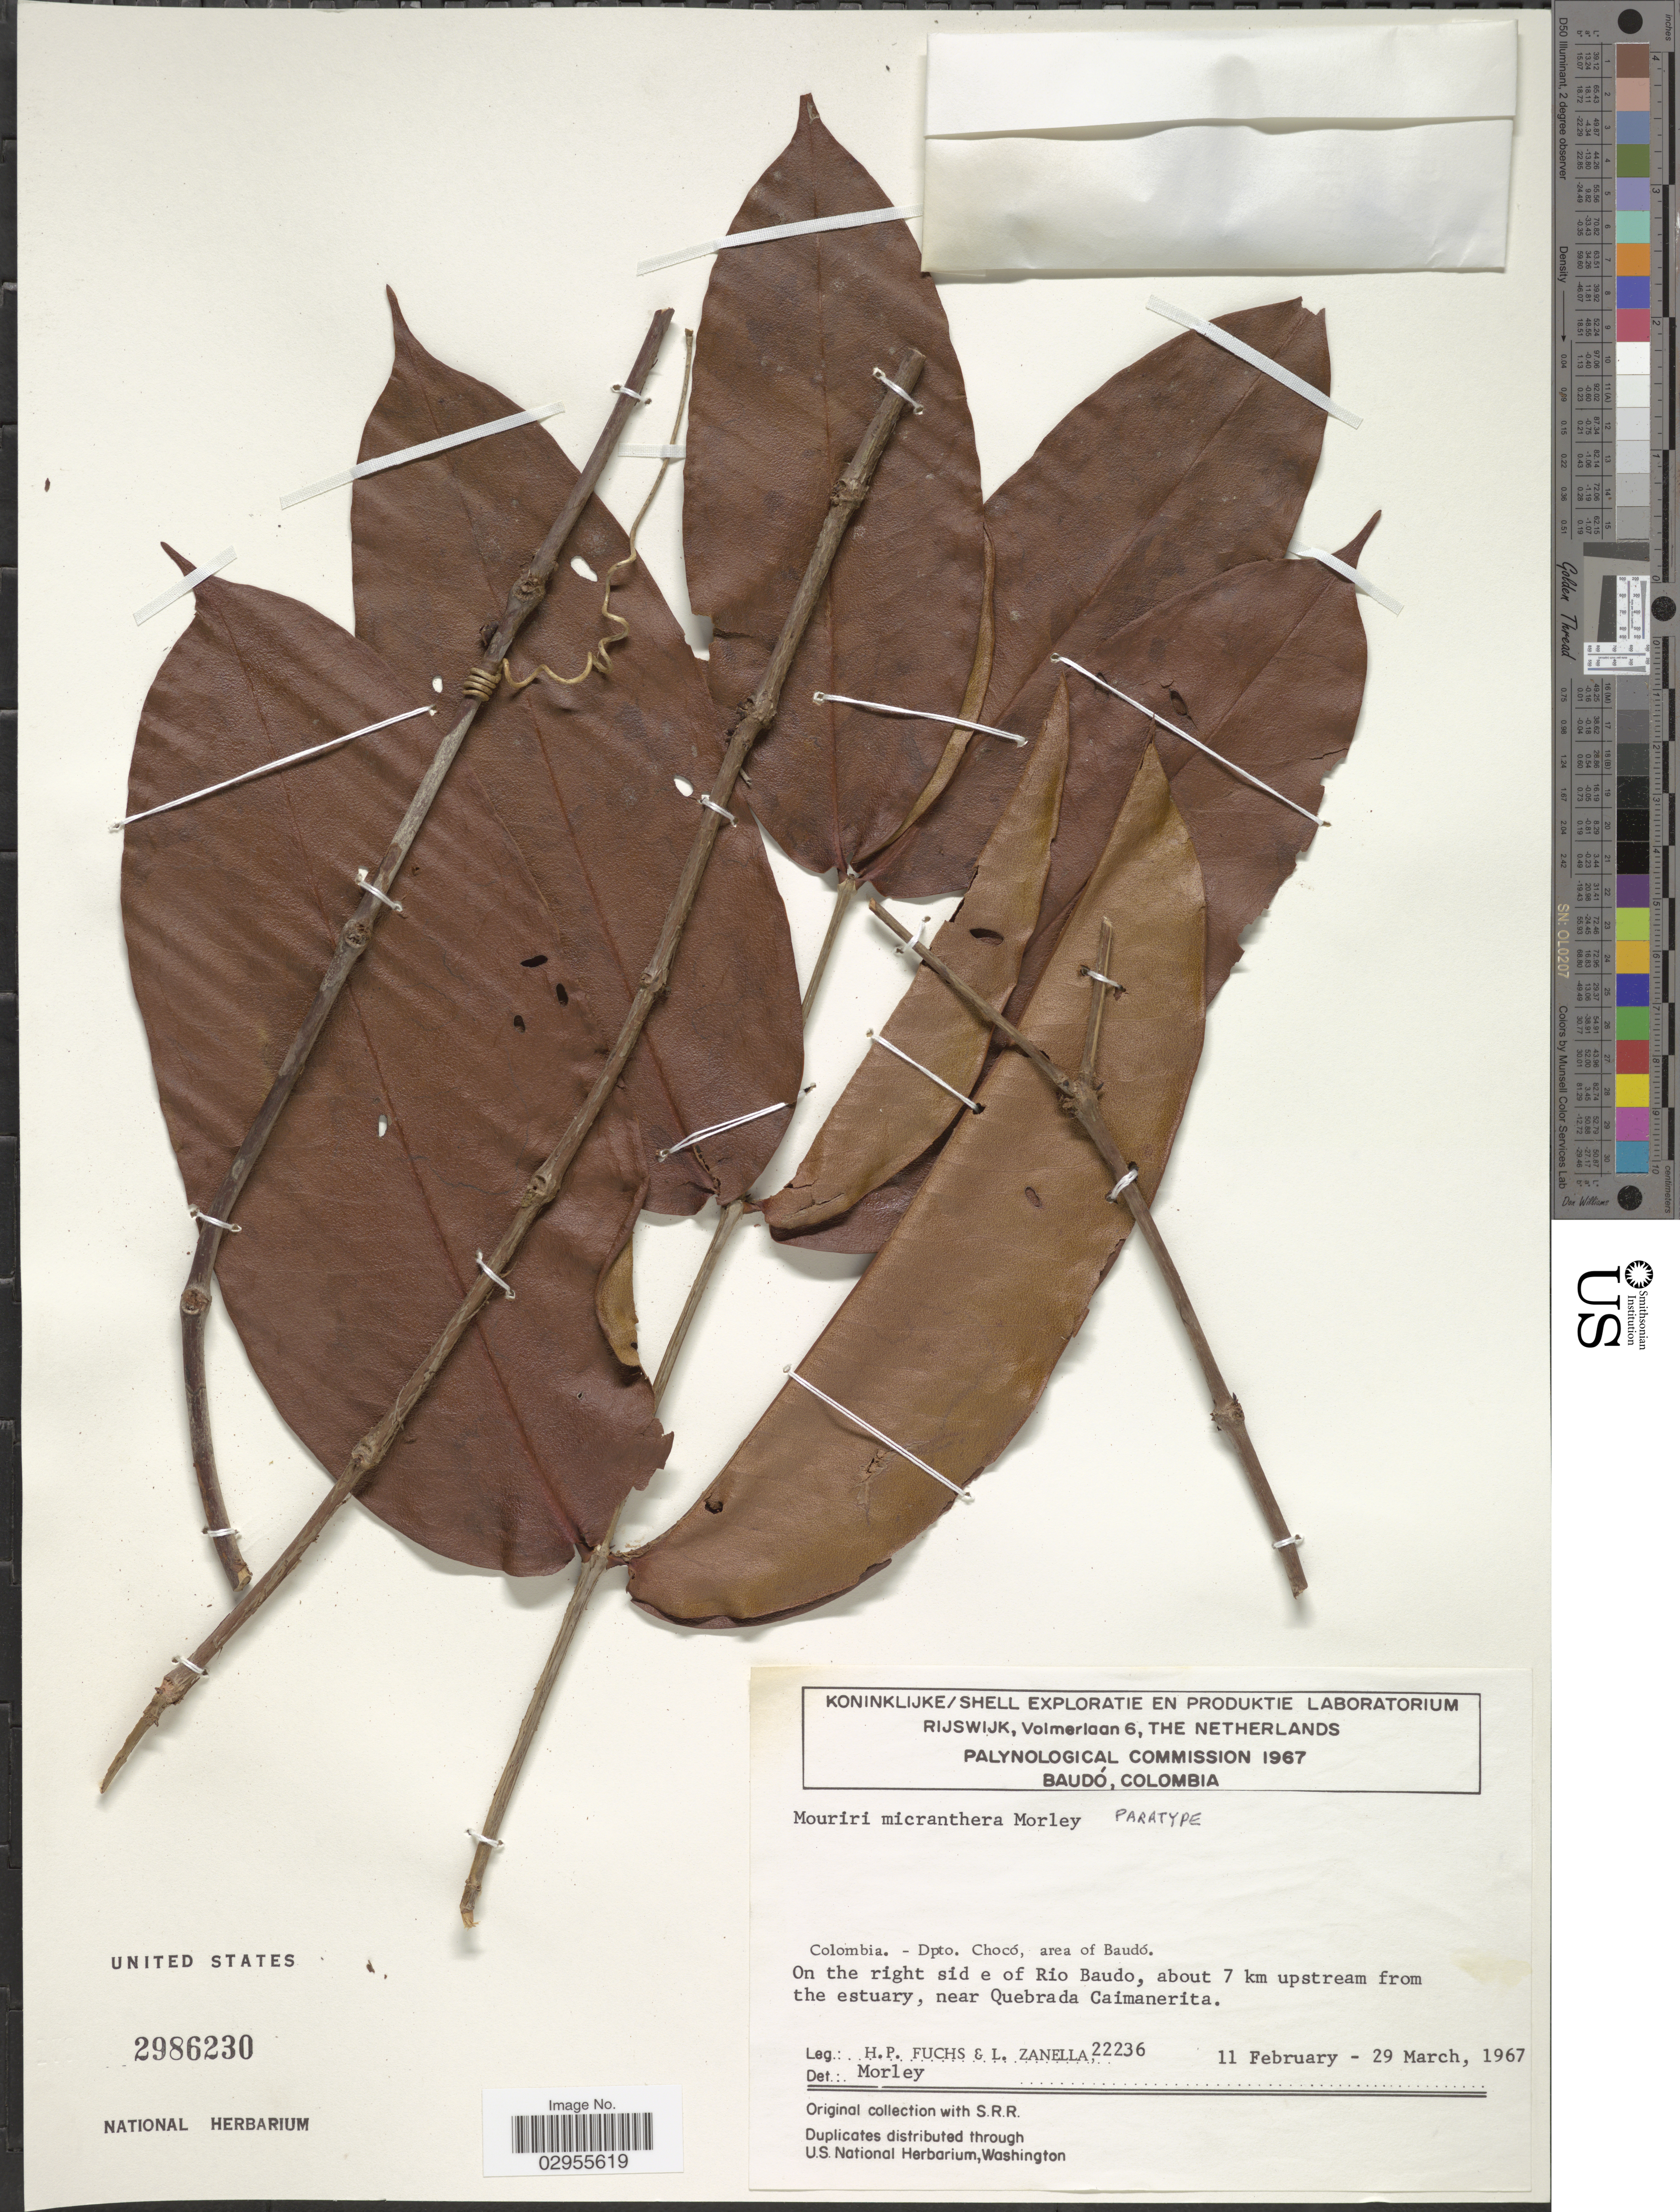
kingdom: Plantae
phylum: Tracheophyta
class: Magnoliopsida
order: Myrtales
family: Melastomataceae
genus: Mouriri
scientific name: Mouriri micranthera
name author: Morley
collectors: H. P. Fuchs & L. Zanella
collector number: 22236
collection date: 1967-02-11/1967-03-29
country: Colombia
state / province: Chocó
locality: Dpto. Chocó, area of Baudó. On the right sid e of Rio Baudo, about 7 km upstream from the estuary, near Quebrada Caimanerita.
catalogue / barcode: US 2986230